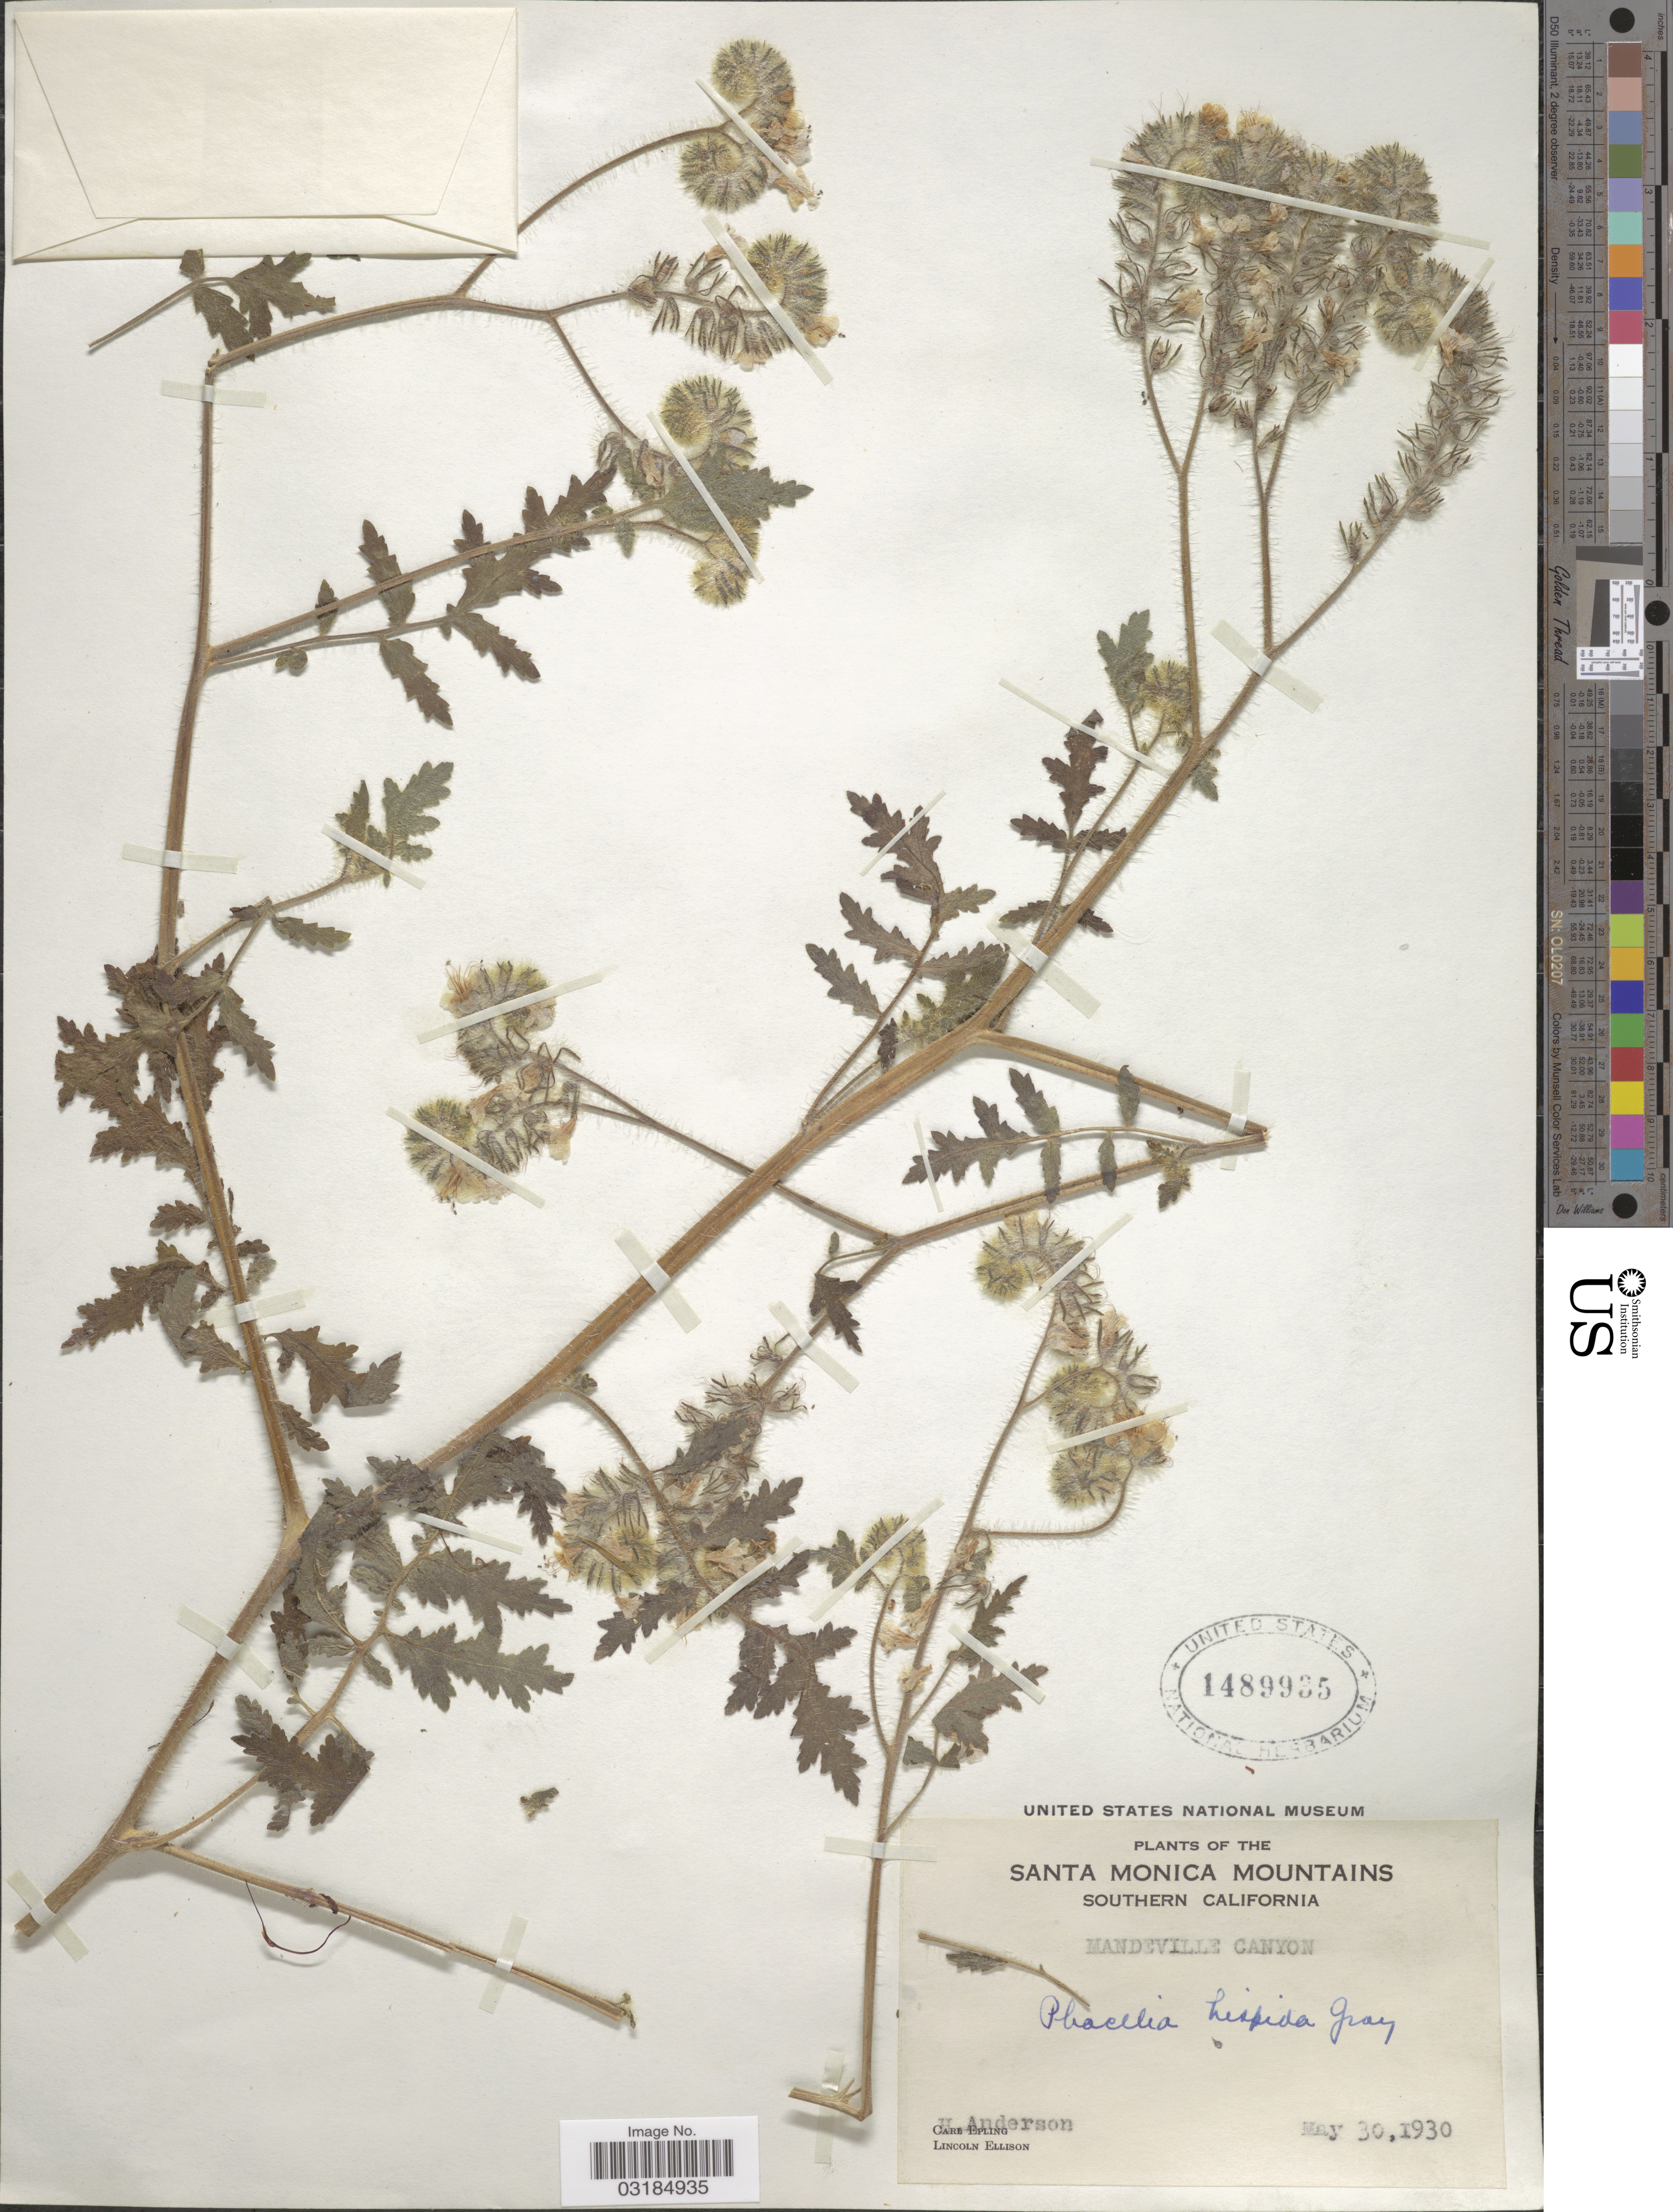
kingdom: Plantae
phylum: Tracheophyta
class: Magnoliopsida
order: Boraginales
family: Hydrophyllaceae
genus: Phacelia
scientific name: Phacelia cicutaria var. hispida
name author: (A. Gray) J.T. Howell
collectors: H. Anderson, C. C. Epling & L. Ellison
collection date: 1930-05-30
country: United States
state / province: California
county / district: Los Angeles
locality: Santa Monica Mountains. Southern California. Mandeville Canyon.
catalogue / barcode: US 1489935